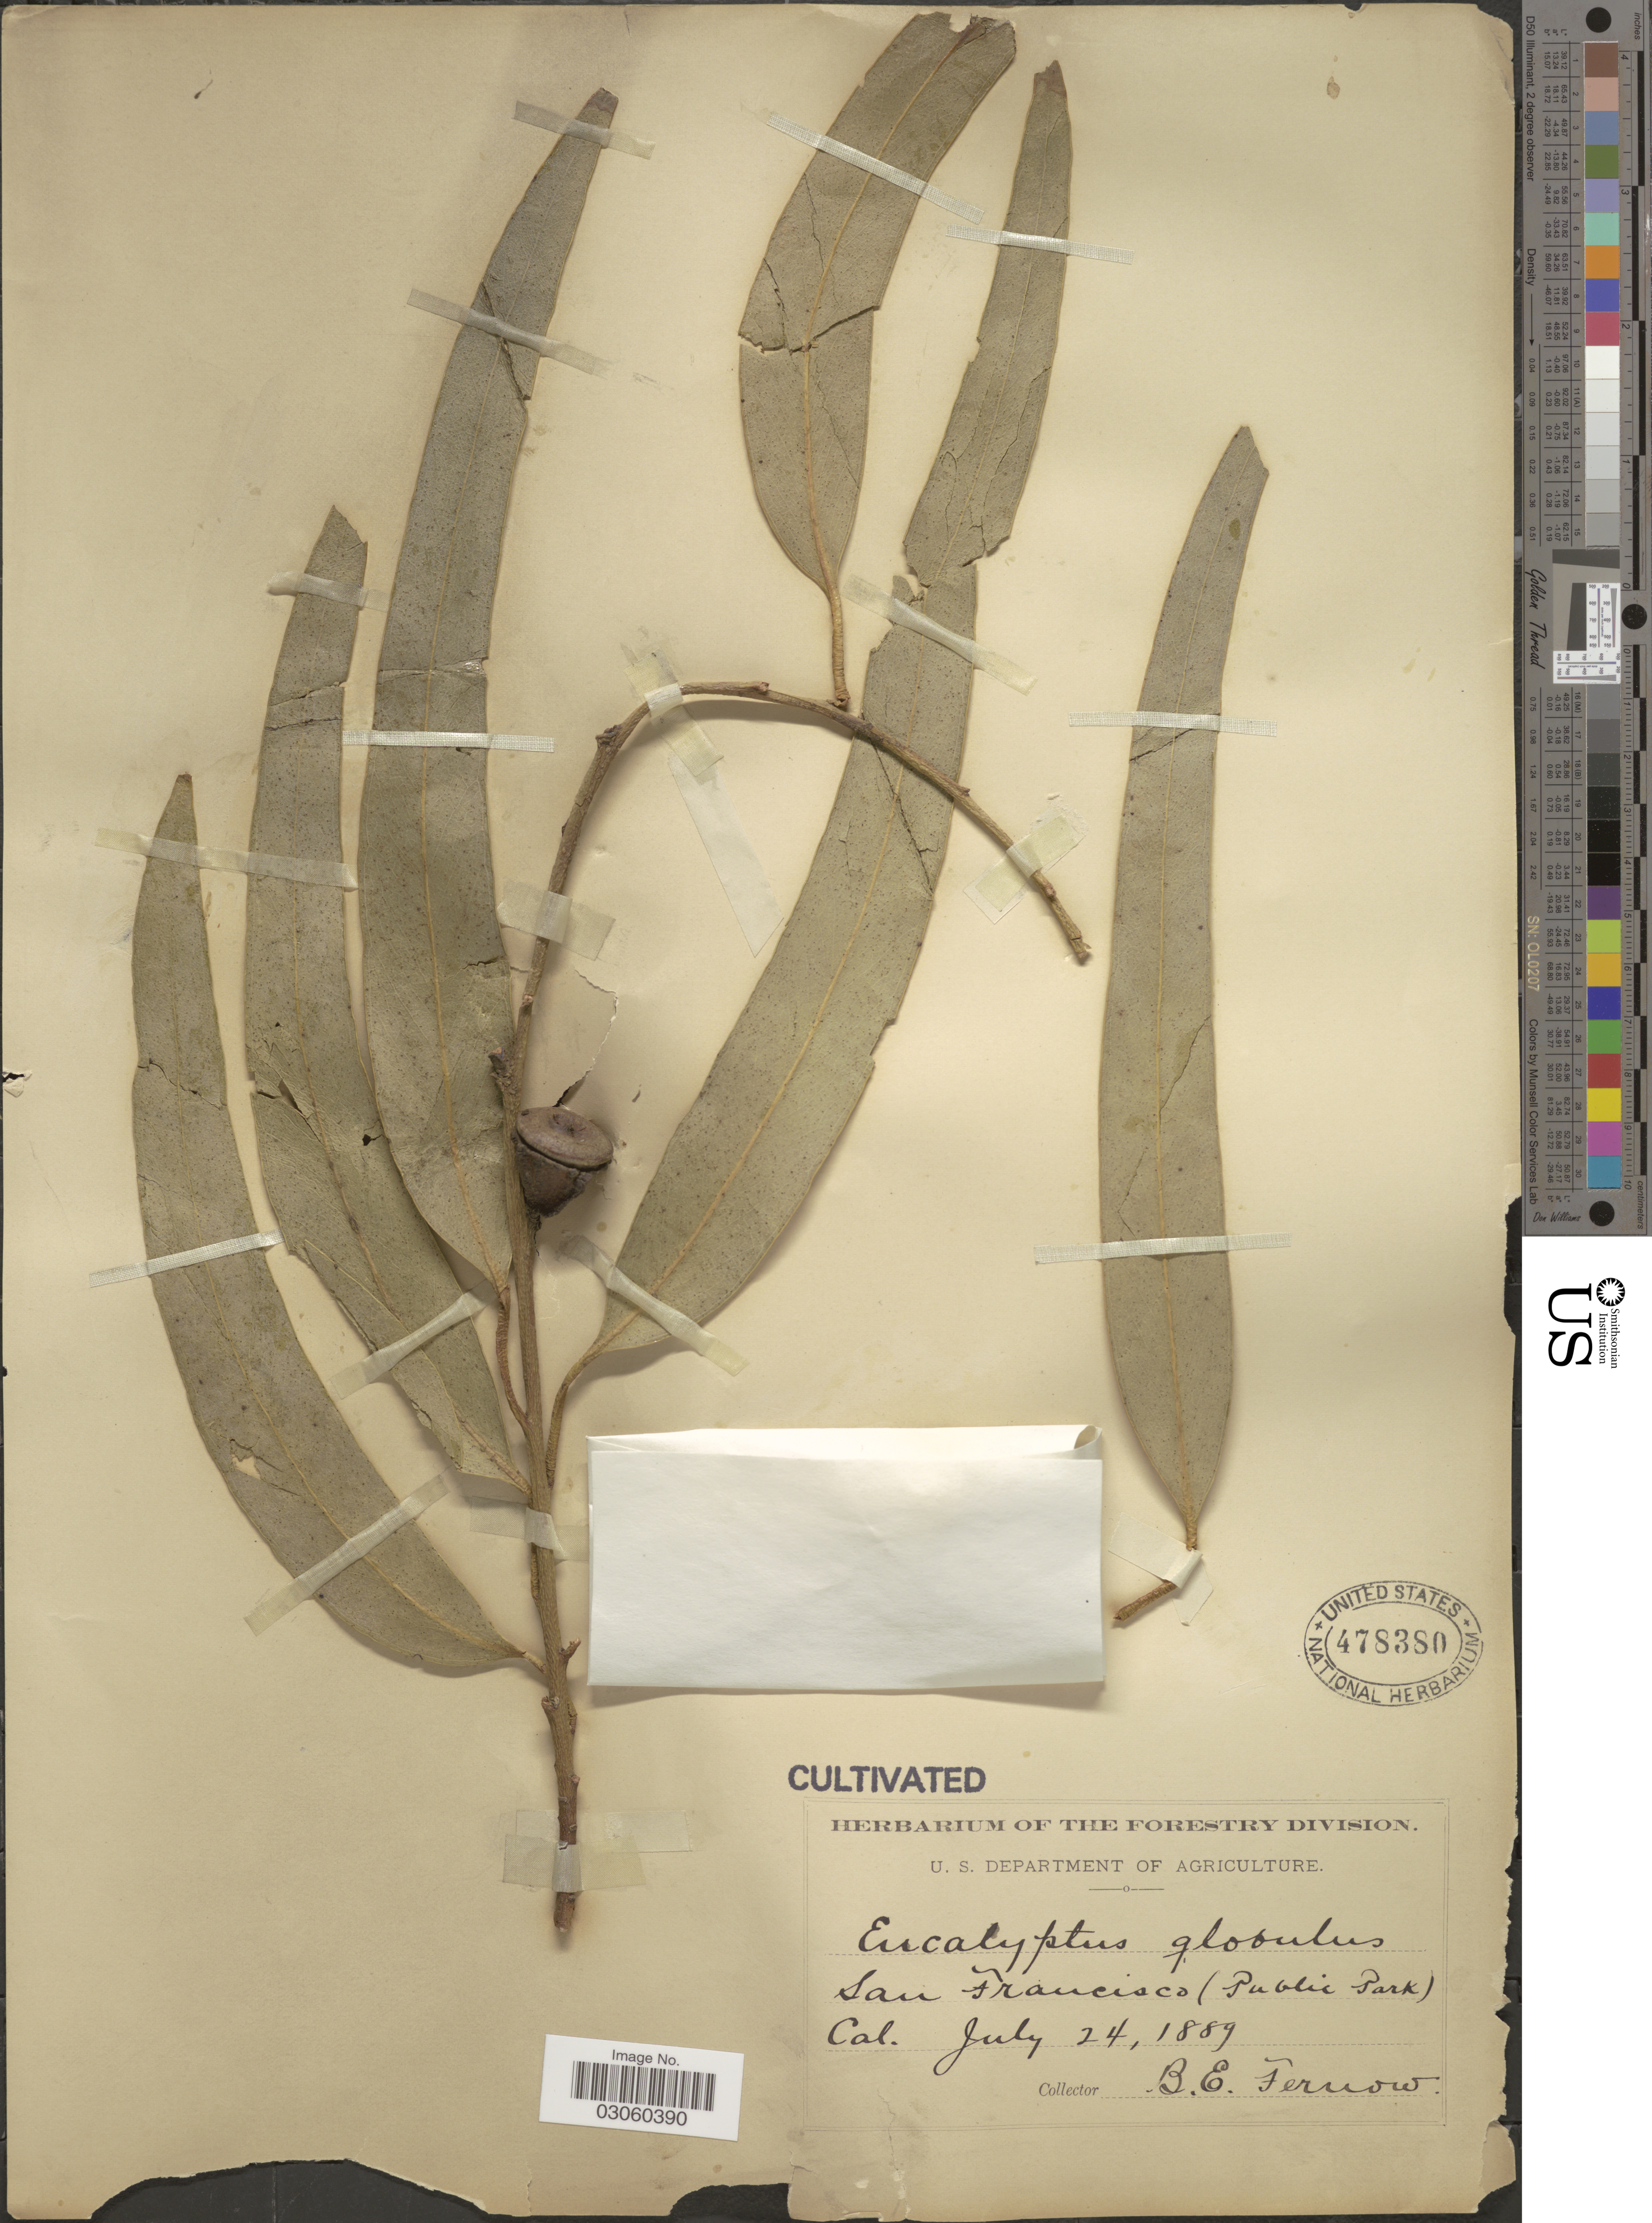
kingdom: Plantae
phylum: Tracheophyta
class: Magnoliopsida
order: Myrtales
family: Myrtaceae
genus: Eucalyptus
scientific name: Eucalyptus globulus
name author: Labill.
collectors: B. Fernow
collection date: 1889-07-24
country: United States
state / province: California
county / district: San Francisco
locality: San Francisco (Public Park) Cal.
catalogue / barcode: US 478380